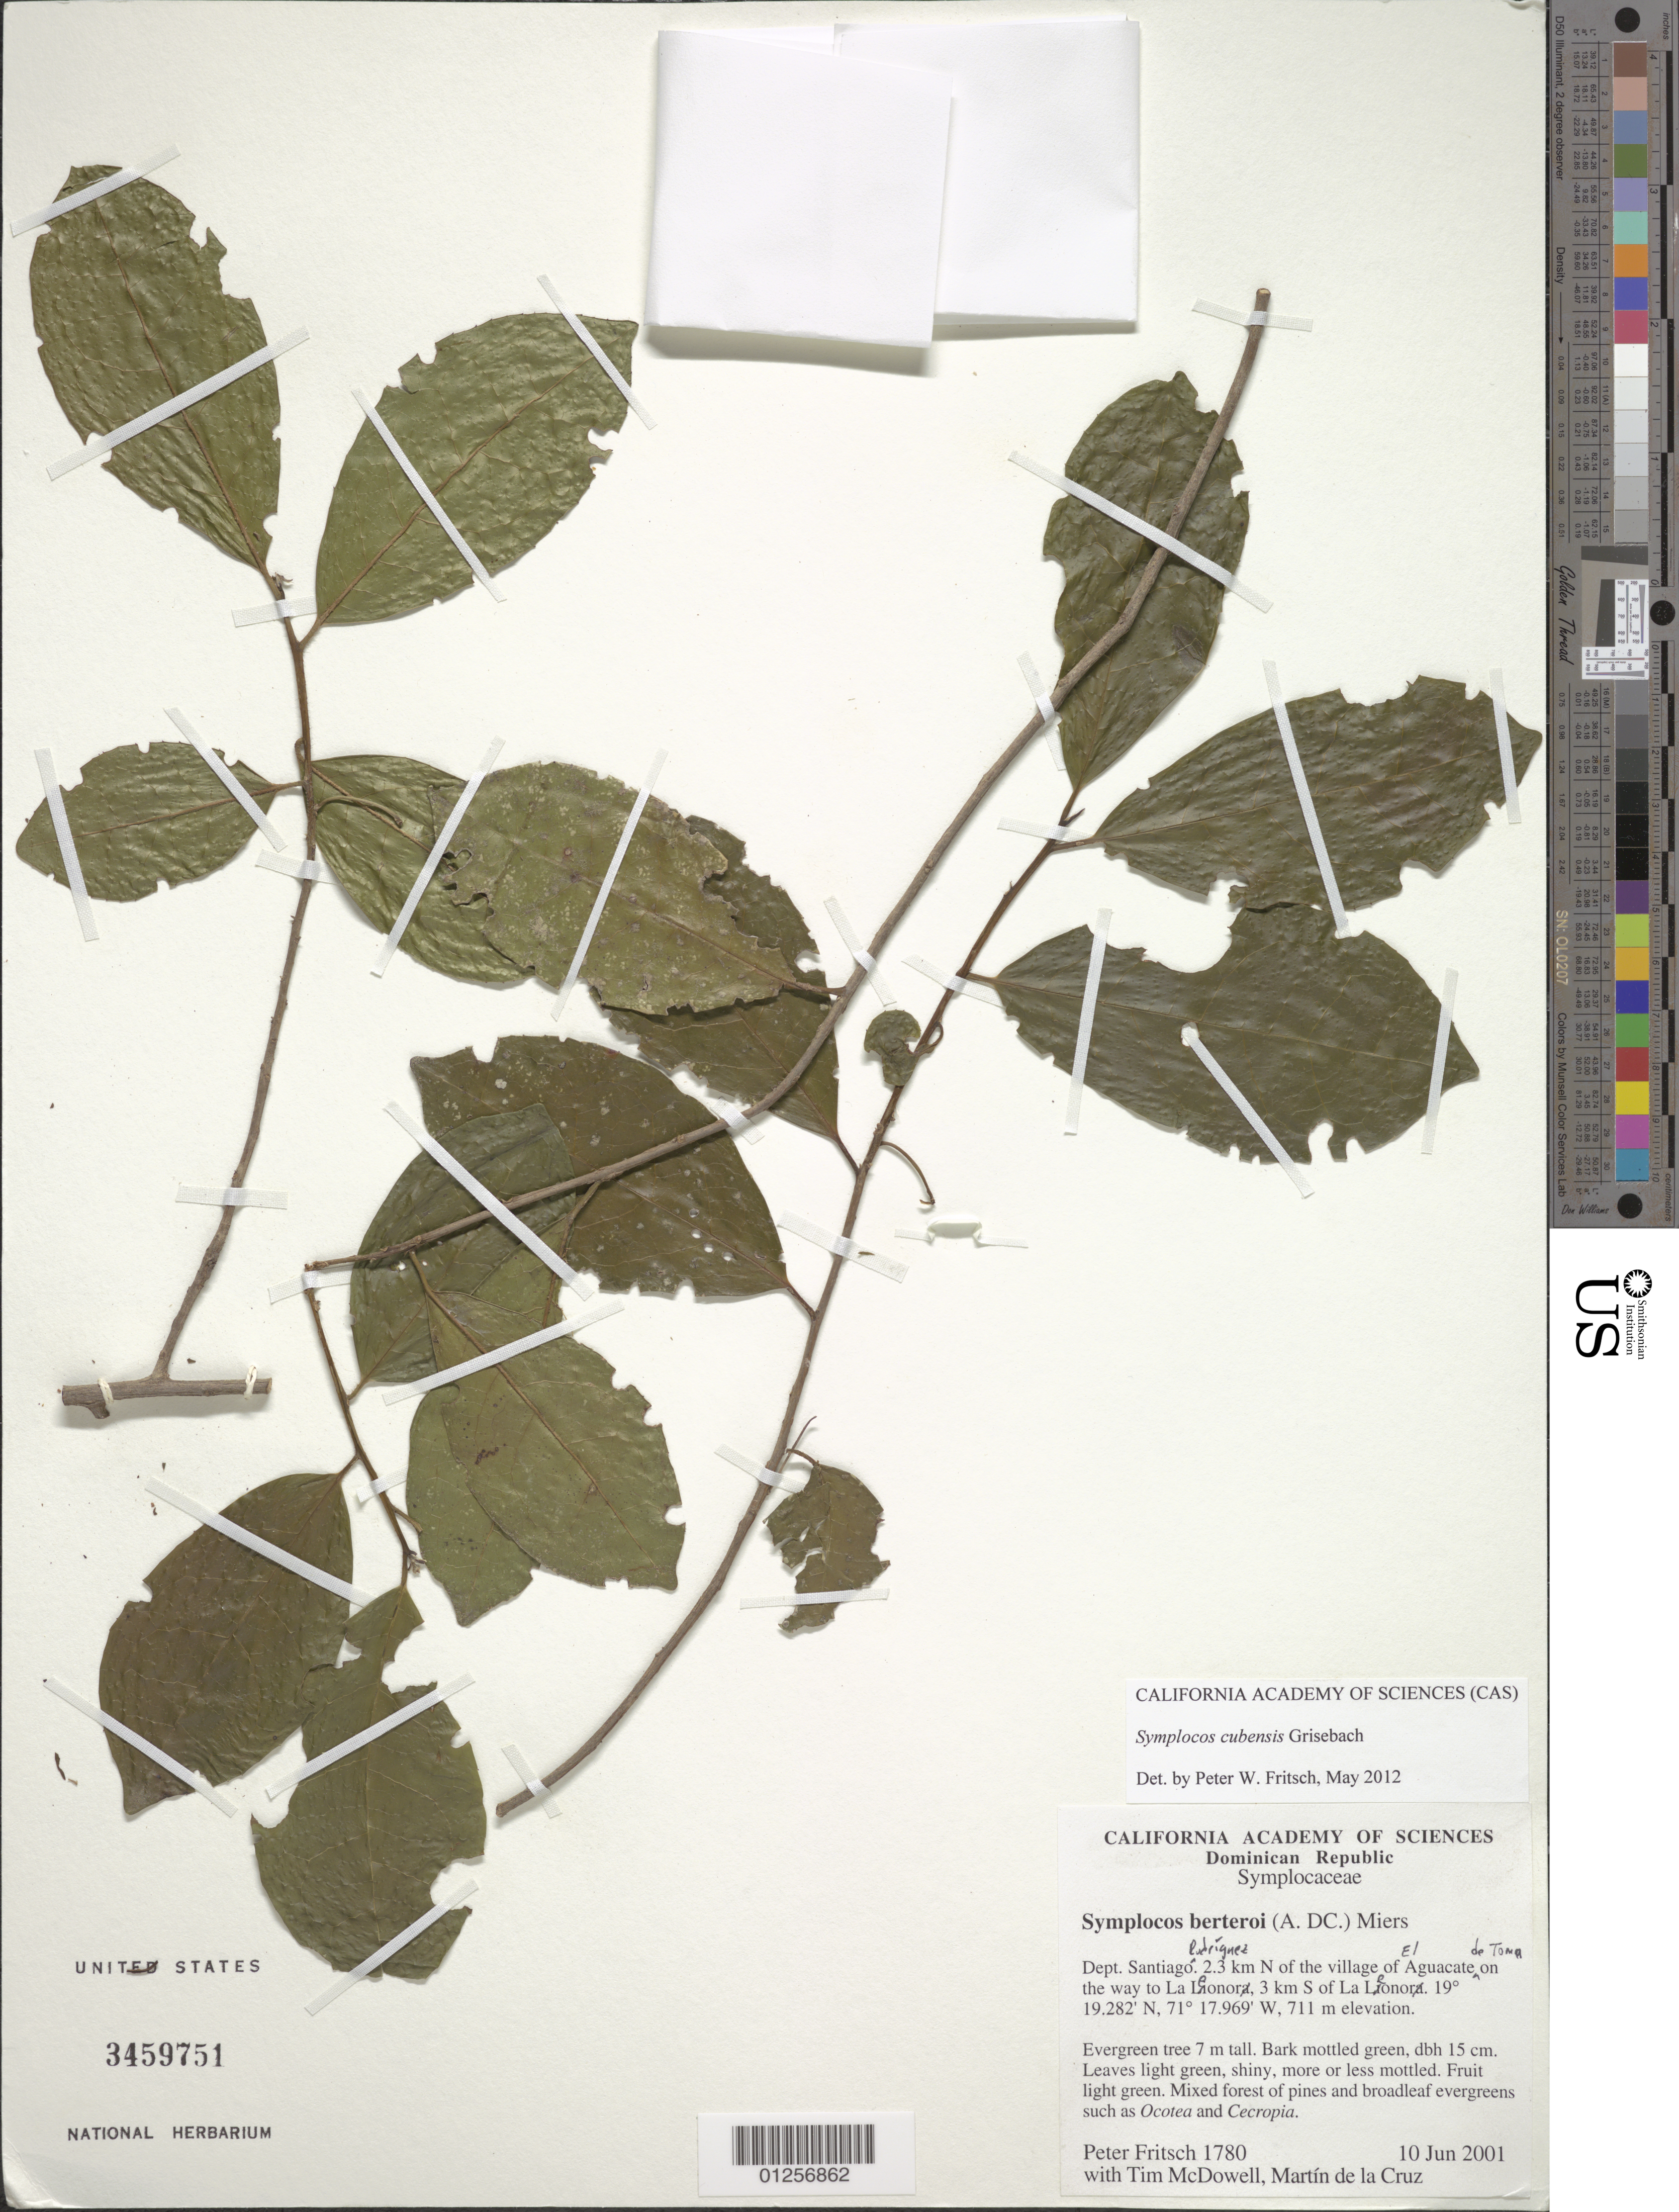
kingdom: Plantae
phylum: Tracheophyta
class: Magnoliopsida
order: Ericales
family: Symplocaceae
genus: Symplocos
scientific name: Symplocos cubensis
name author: Griseb.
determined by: Fritsch, Peter W.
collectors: P. W. Fritsch, T. McDowell & M. Cruz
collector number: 1780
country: Dominican Republic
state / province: Santiago Rodriguez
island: Hispaniola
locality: El Aguacate de Toma, 2.3 km N, on the way to La Leonor, 3 km S of La Leonor.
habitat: Mixed forest of pines and broadleaf evergreens such as Ocotea and Cecropia.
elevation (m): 711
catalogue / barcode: US 3459751